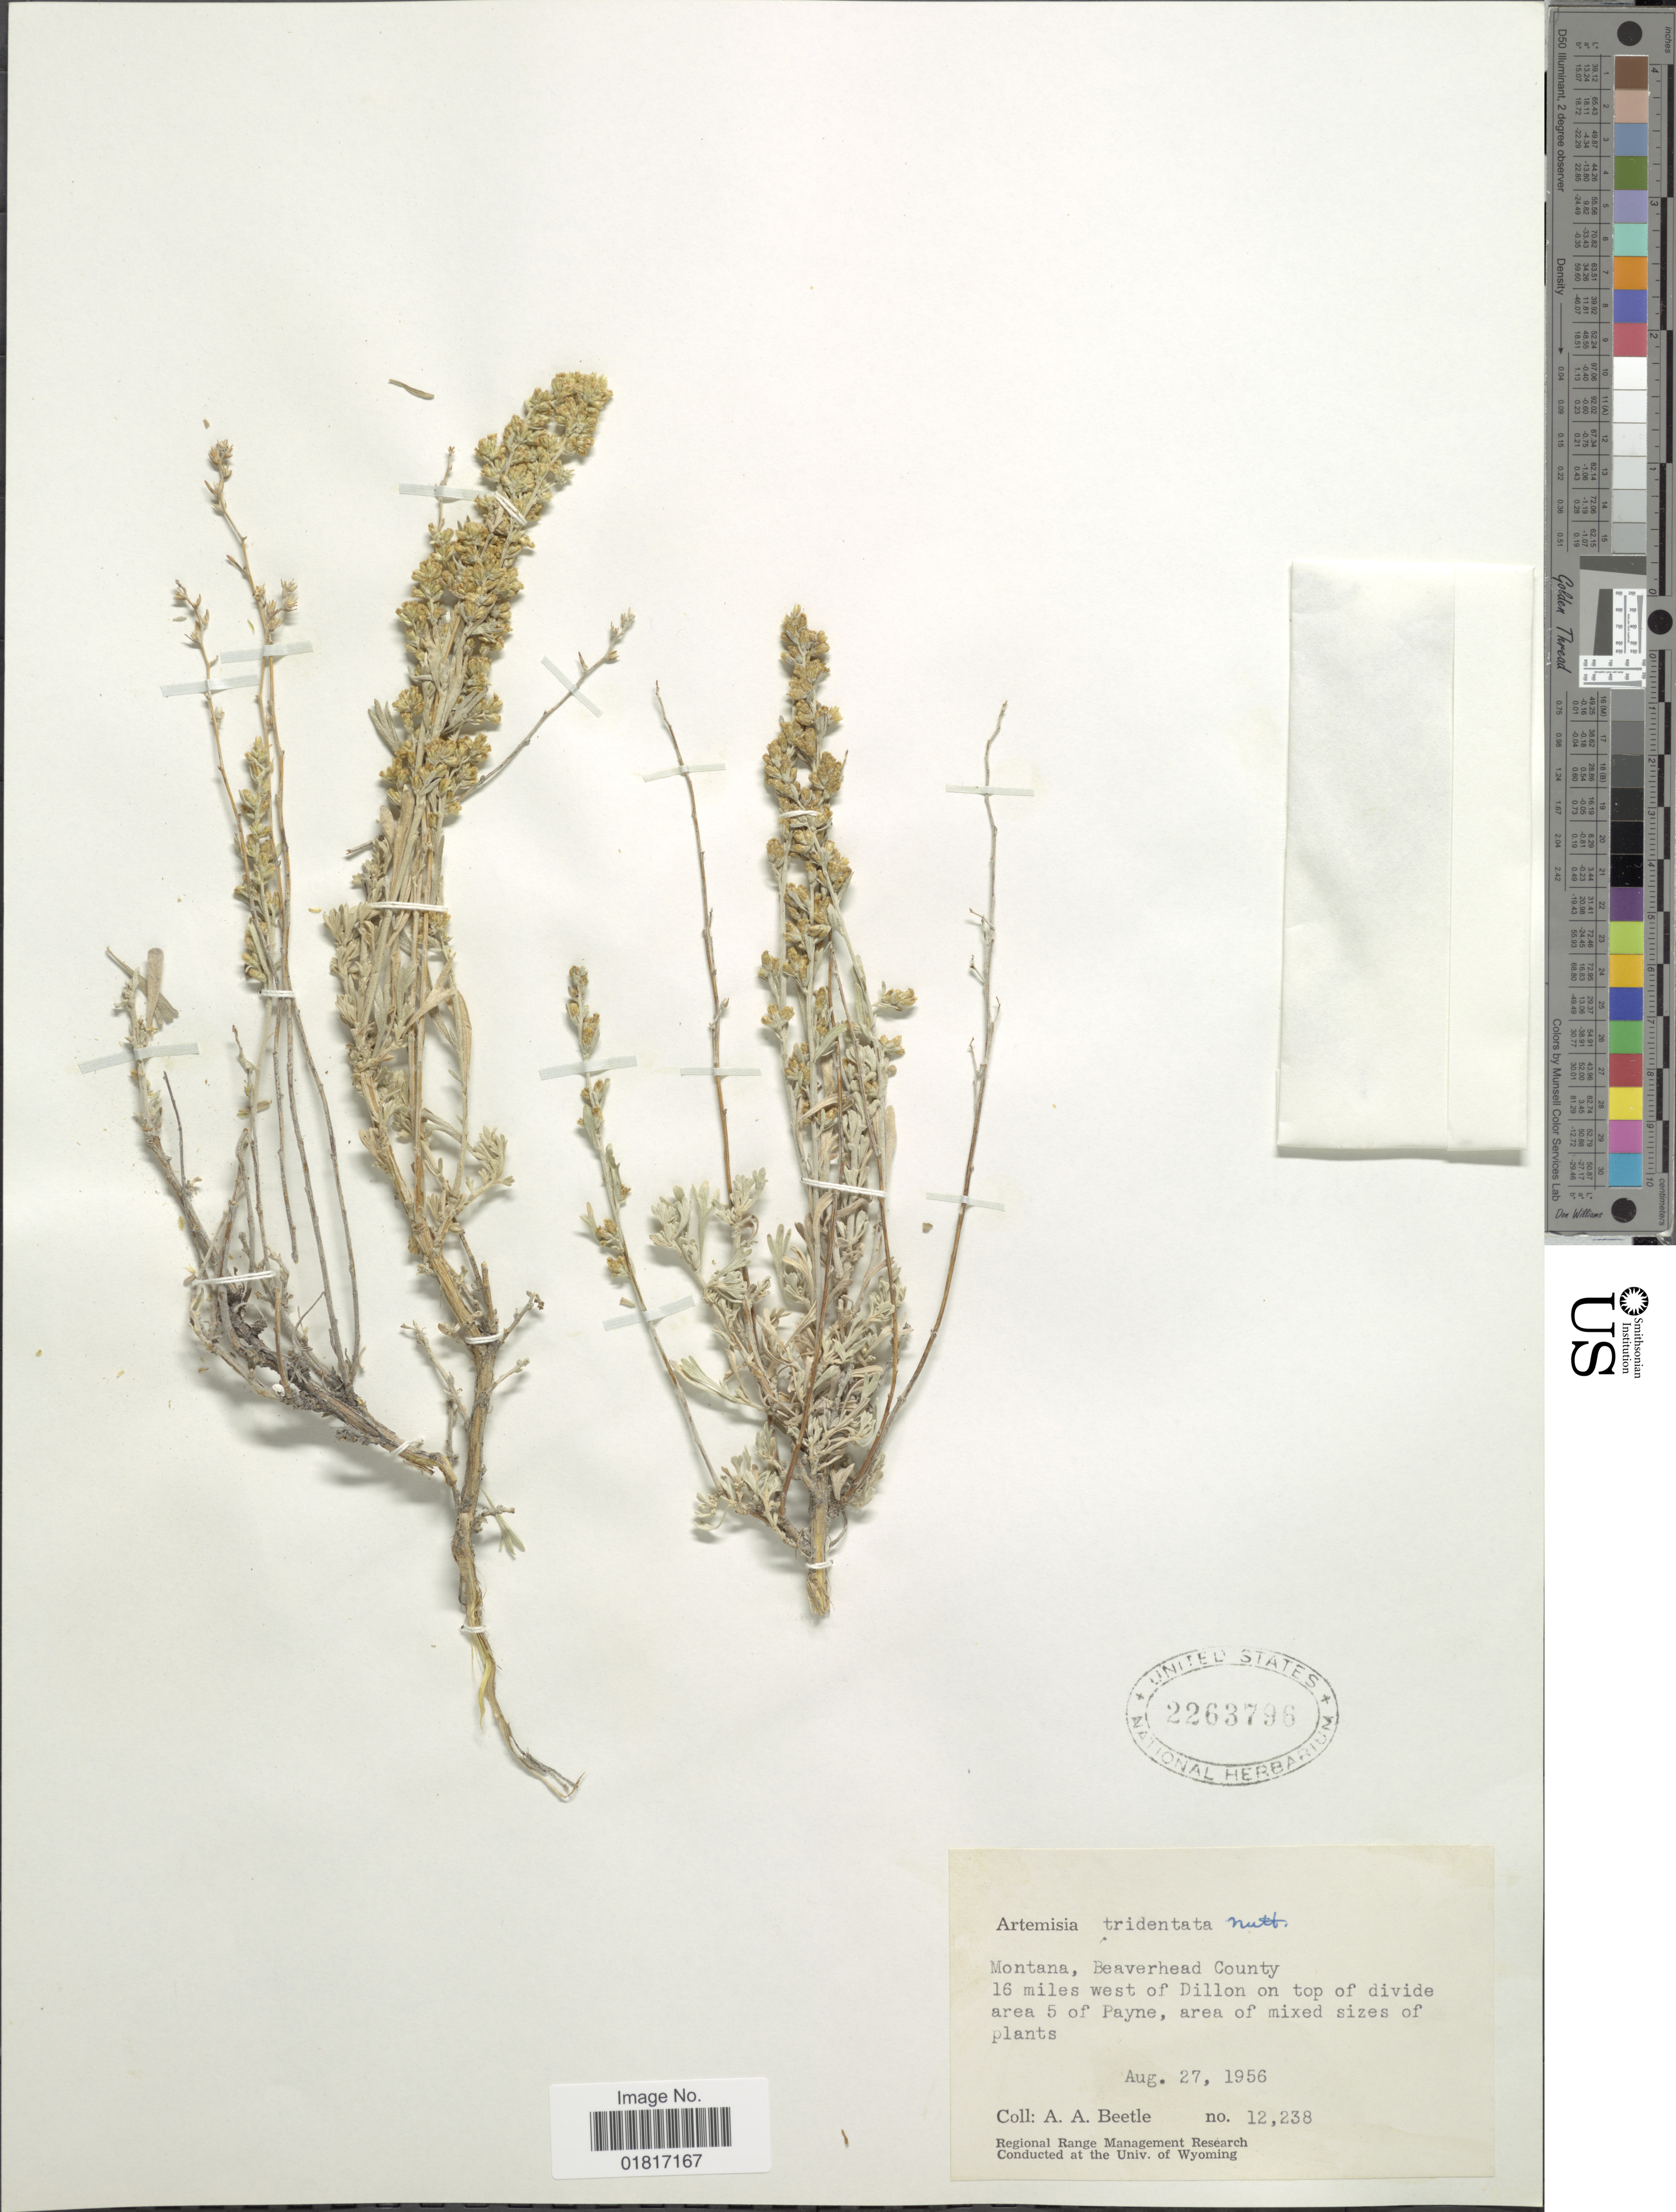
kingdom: Plantae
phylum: Tracheophyta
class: Magnoliopsida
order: Asterales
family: Asteraceae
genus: Artemisia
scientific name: Artemisia tridentata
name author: Nutt.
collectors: A. A. Beetle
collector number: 12238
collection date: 1956-08-27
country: United States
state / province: Montana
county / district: Beaverhead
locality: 16 miles W of Dillon on top of divide area 5 of Payne, area of mixed sizes of plants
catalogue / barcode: US 2263796